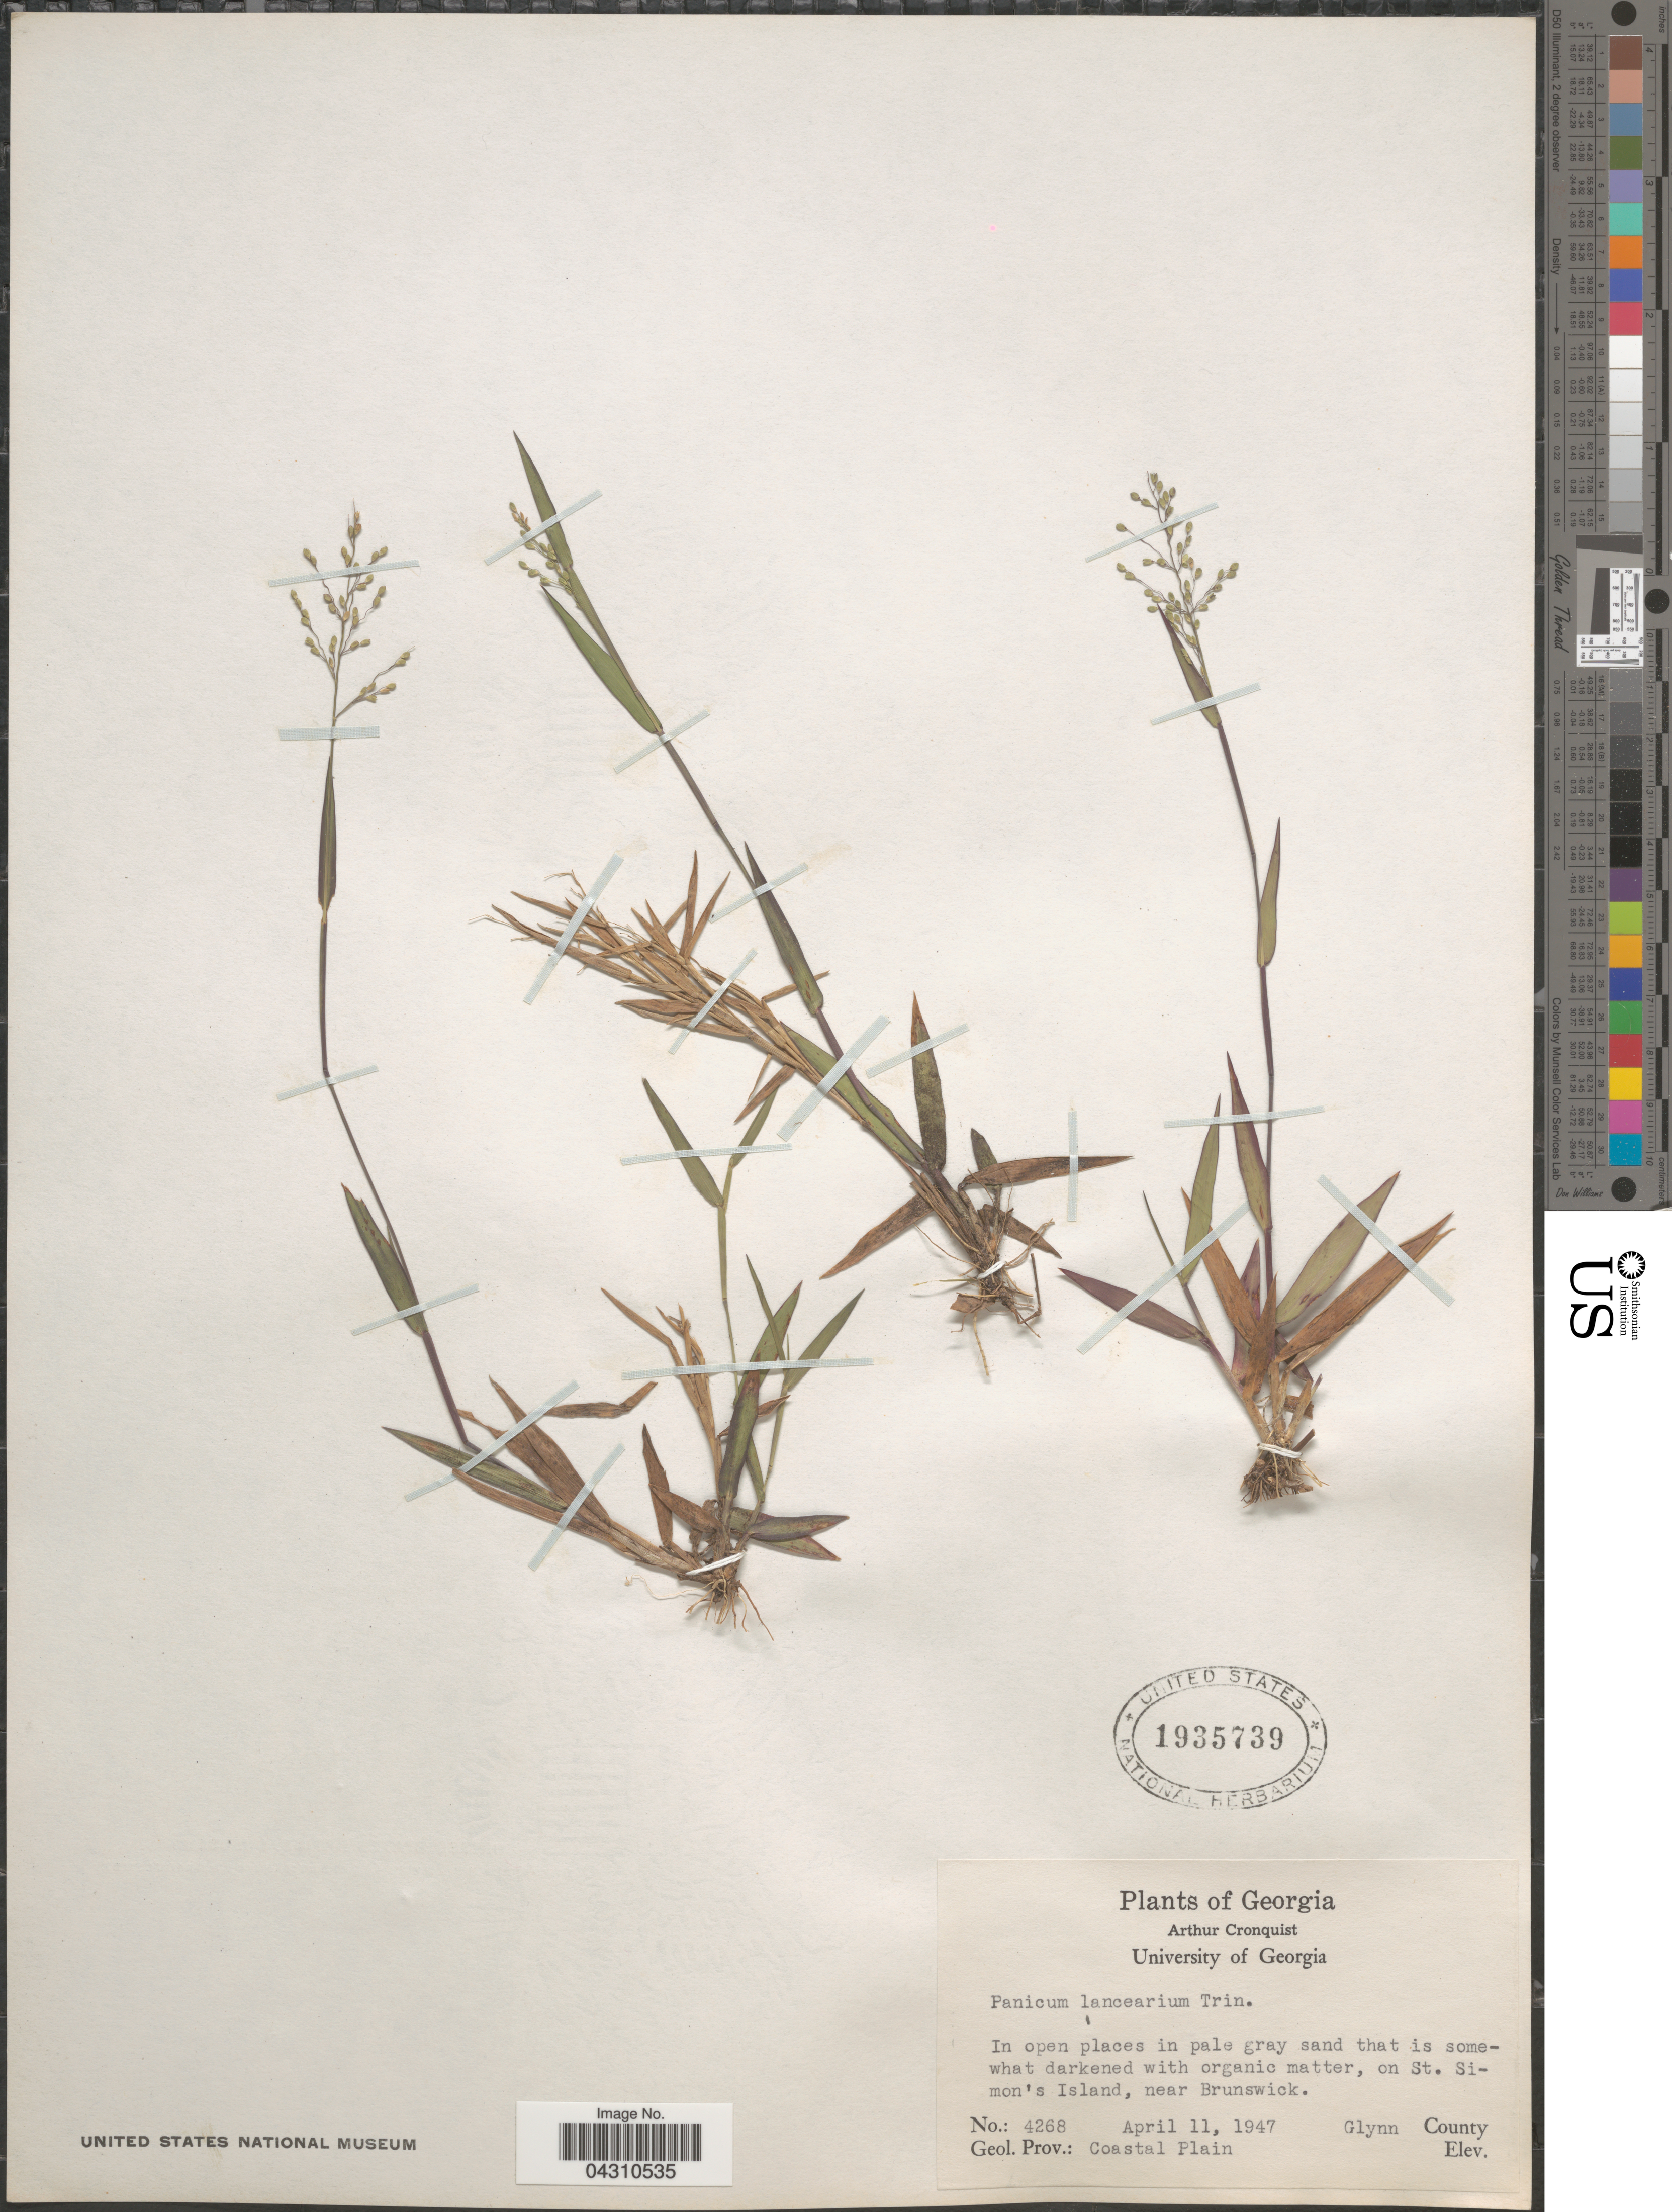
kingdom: Plantae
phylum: Tracheophyta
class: Liliopsida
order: Poales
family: Poaceae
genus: Dichanthelium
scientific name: Dichanthelium portoricense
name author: (Desv. ex Ham.) B.F. Hansen & Wunderlin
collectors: A. J. Cronquist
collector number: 4268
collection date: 1947-04-11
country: United States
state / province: Georgia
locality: On St. Simon's Island, near Brunswick. Glynn County. Geol. Prov.: Coastal Plain.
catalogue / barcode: US 1935739